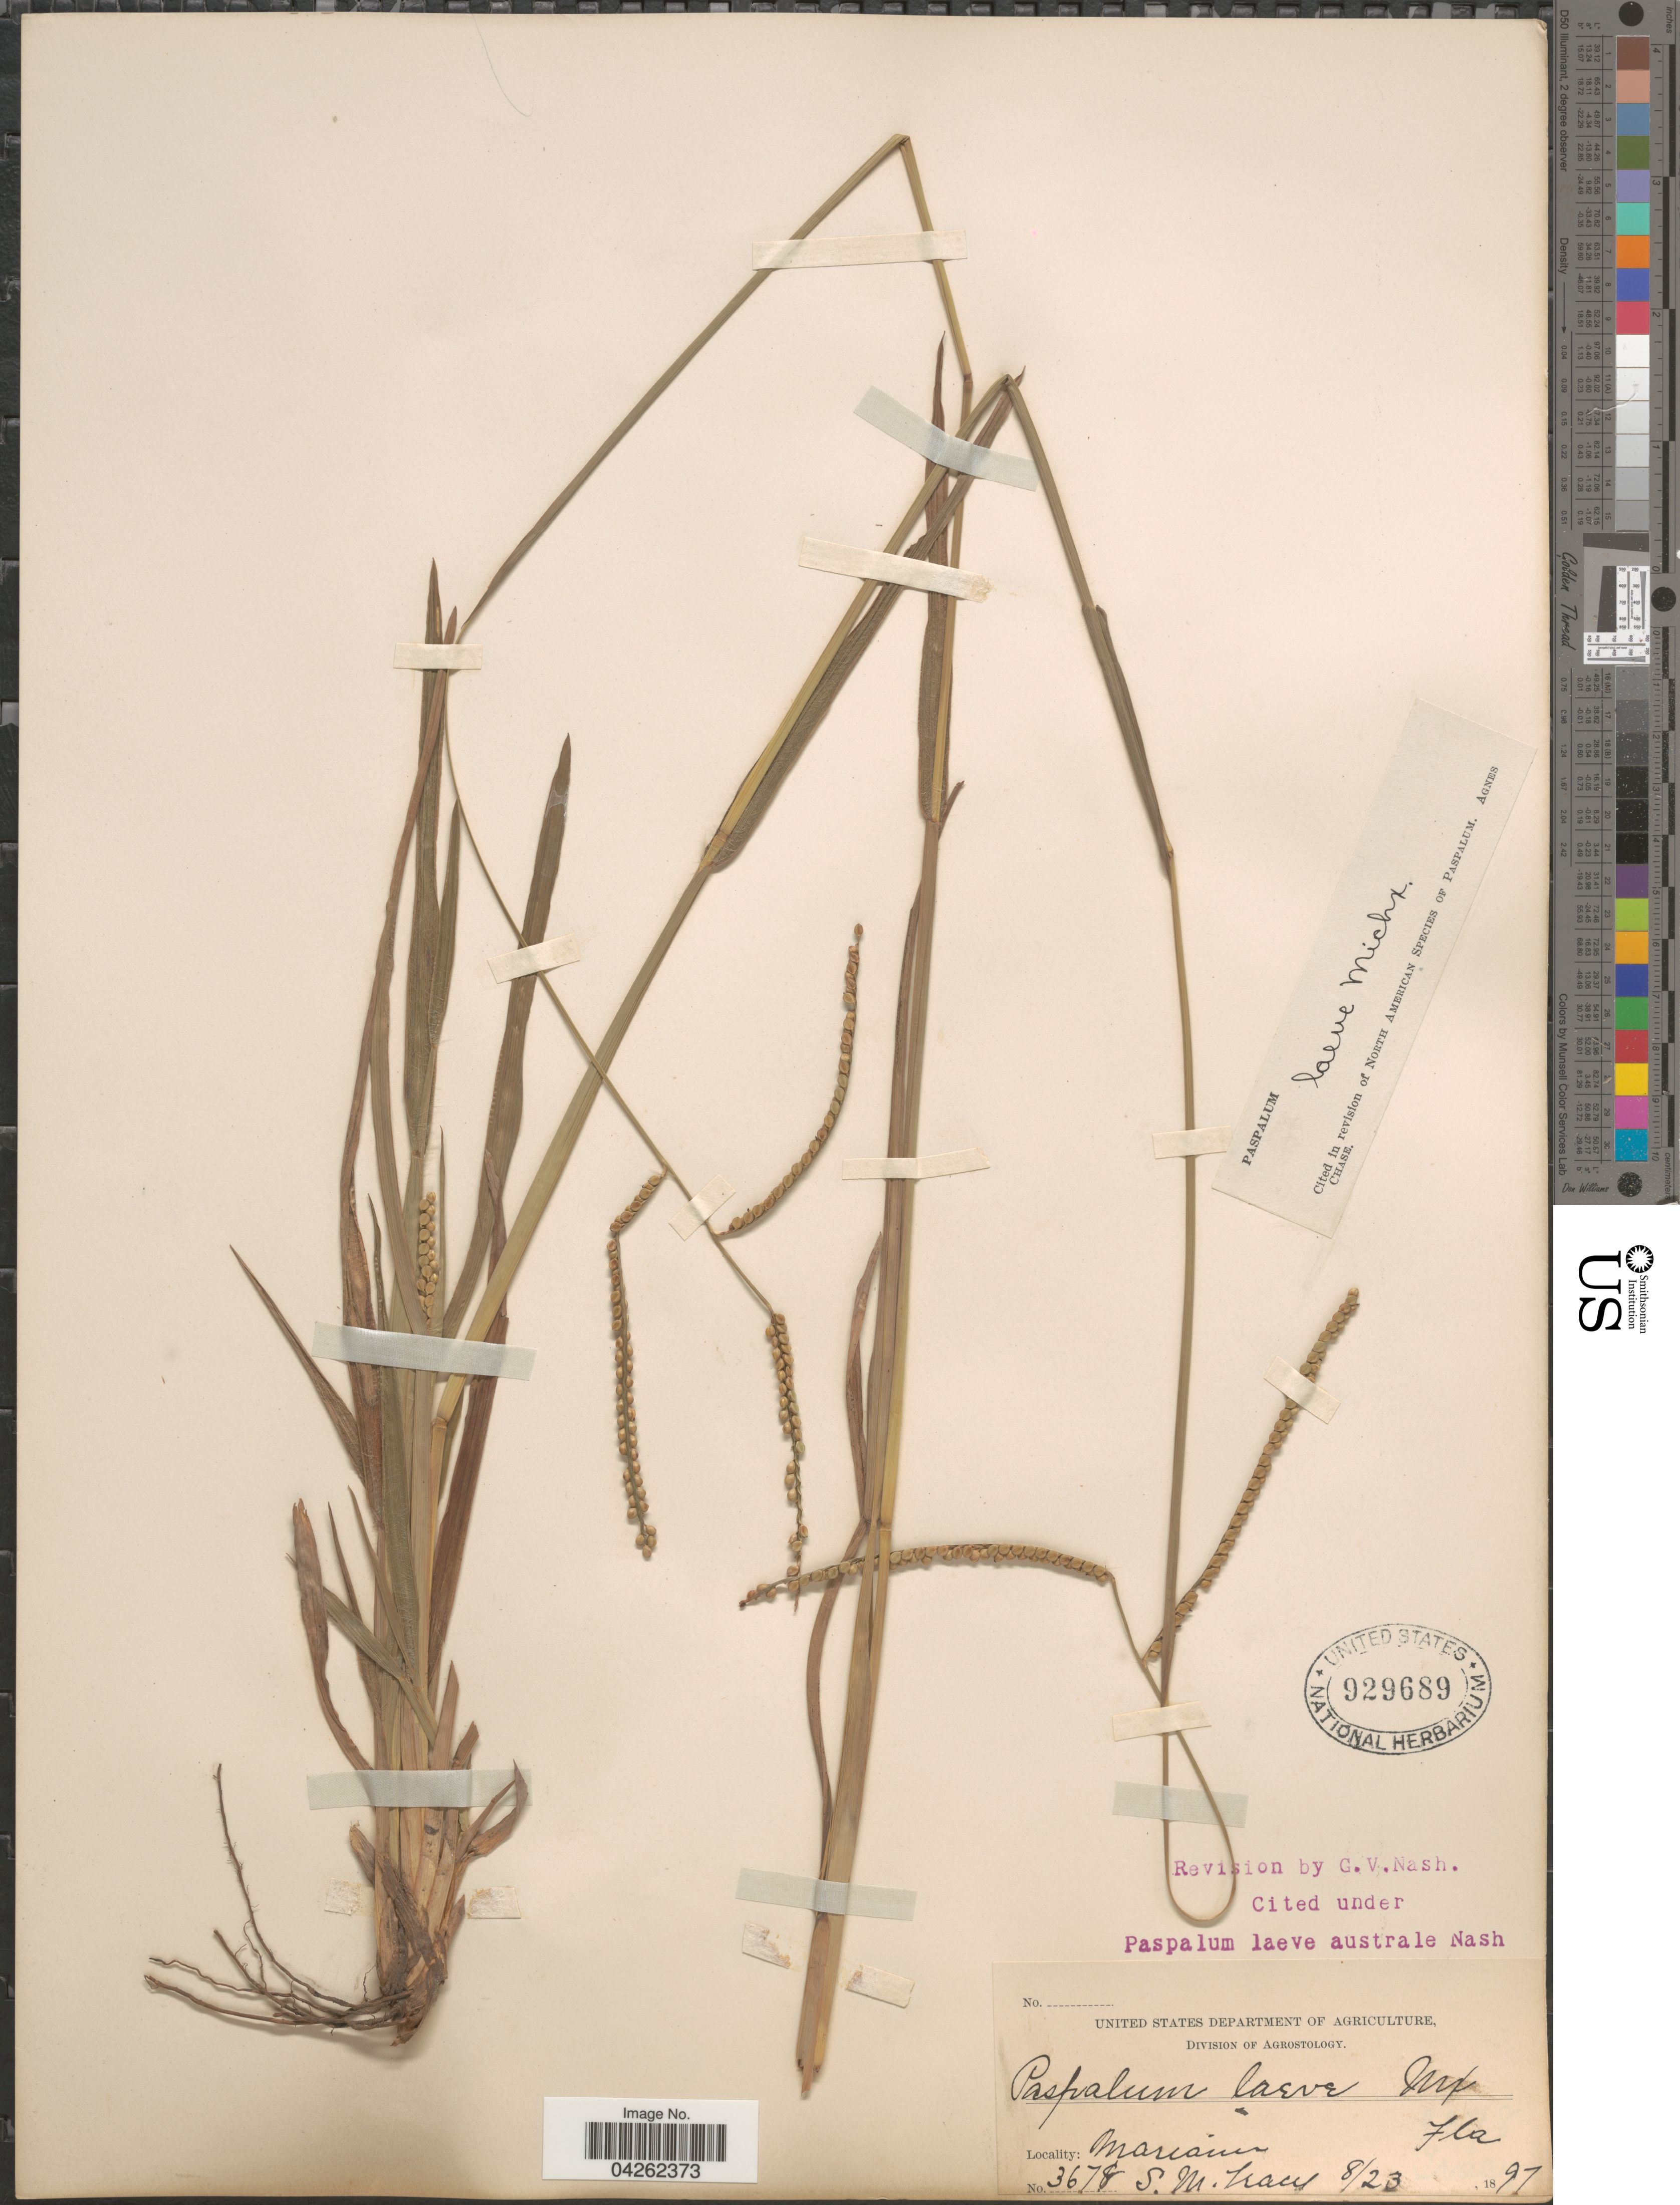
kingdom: Plantae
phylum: Tracheophyta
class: Liliopsida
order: Poales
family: Poaceae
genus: Paspalum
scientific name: Paspalum laeve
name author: Michx.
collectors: S. M. Tracy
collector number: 3678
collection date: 1897-08-23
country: United States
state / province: Florida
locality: Marianna.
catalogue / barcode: US 929689